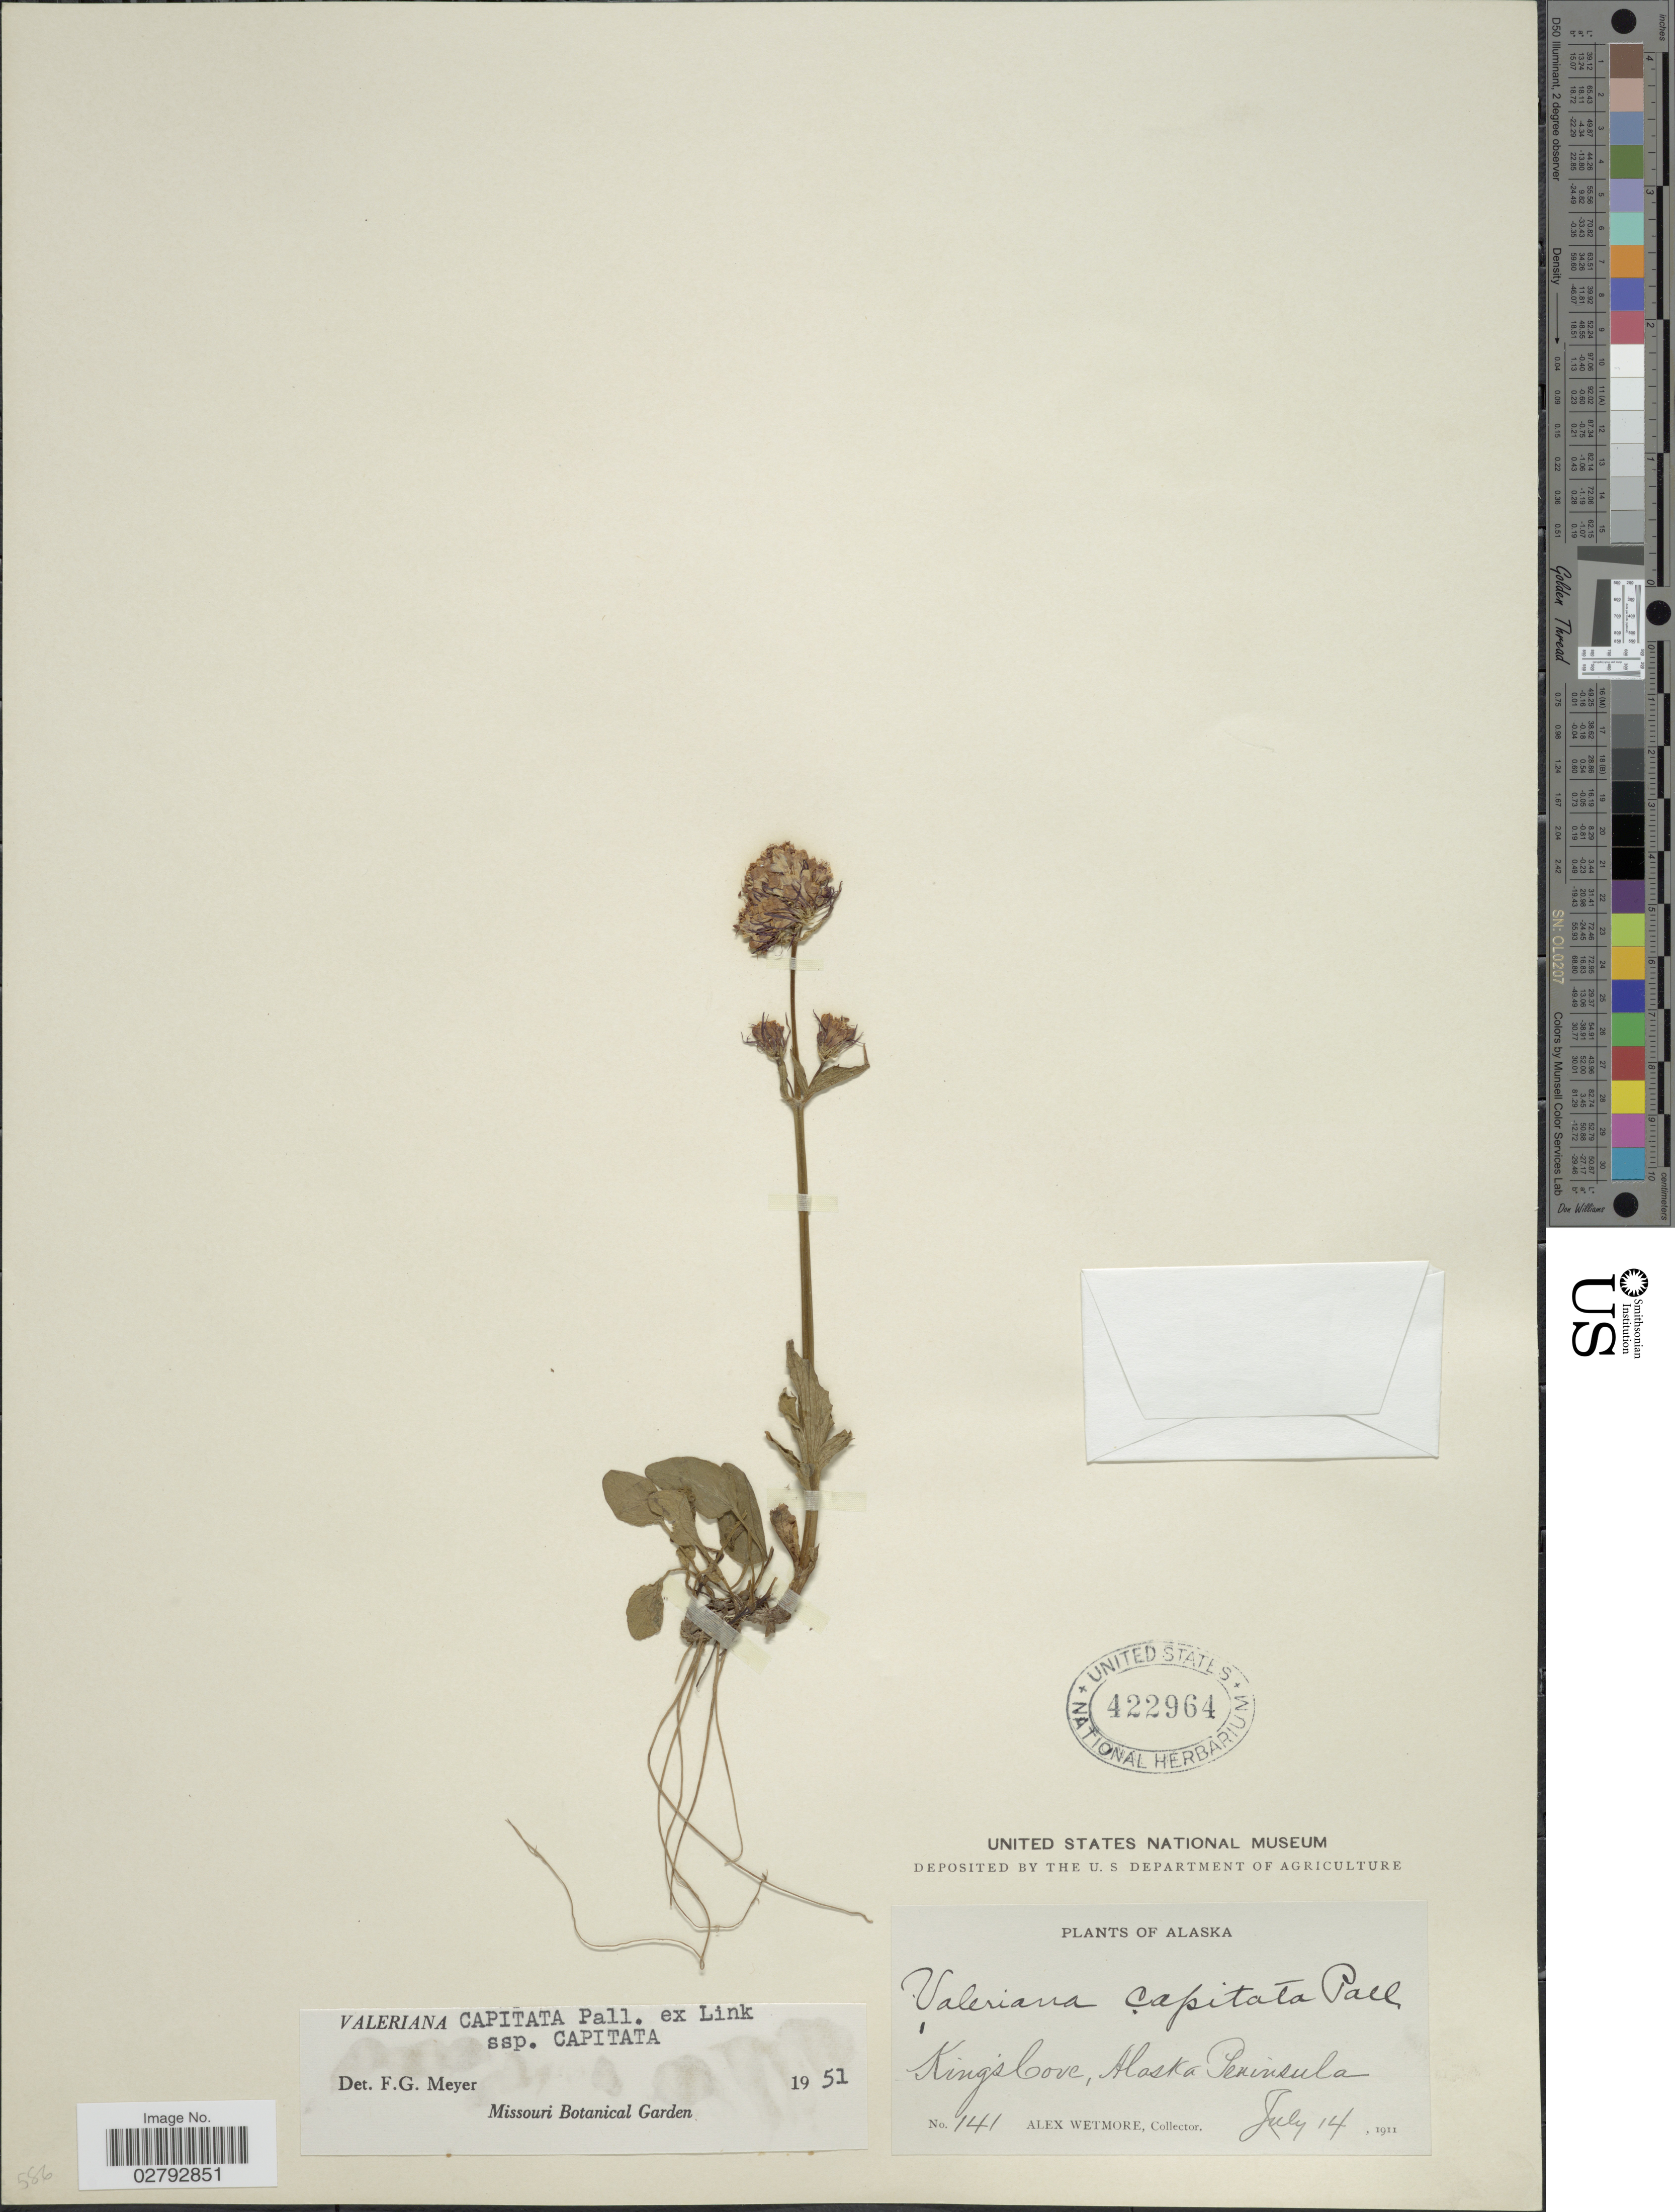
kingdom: Plantae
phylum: Tracheophyta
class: Magnoliopsida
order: Dipsacales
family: Caprifoliaceae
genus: Valeriana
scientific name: Valeriana capitata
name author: Link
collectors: A. Wetmore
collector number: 141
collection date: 1911-07-14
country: United States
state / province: Alaska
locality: King's Cove, Alaska Peninsula.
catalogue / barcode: US 422964